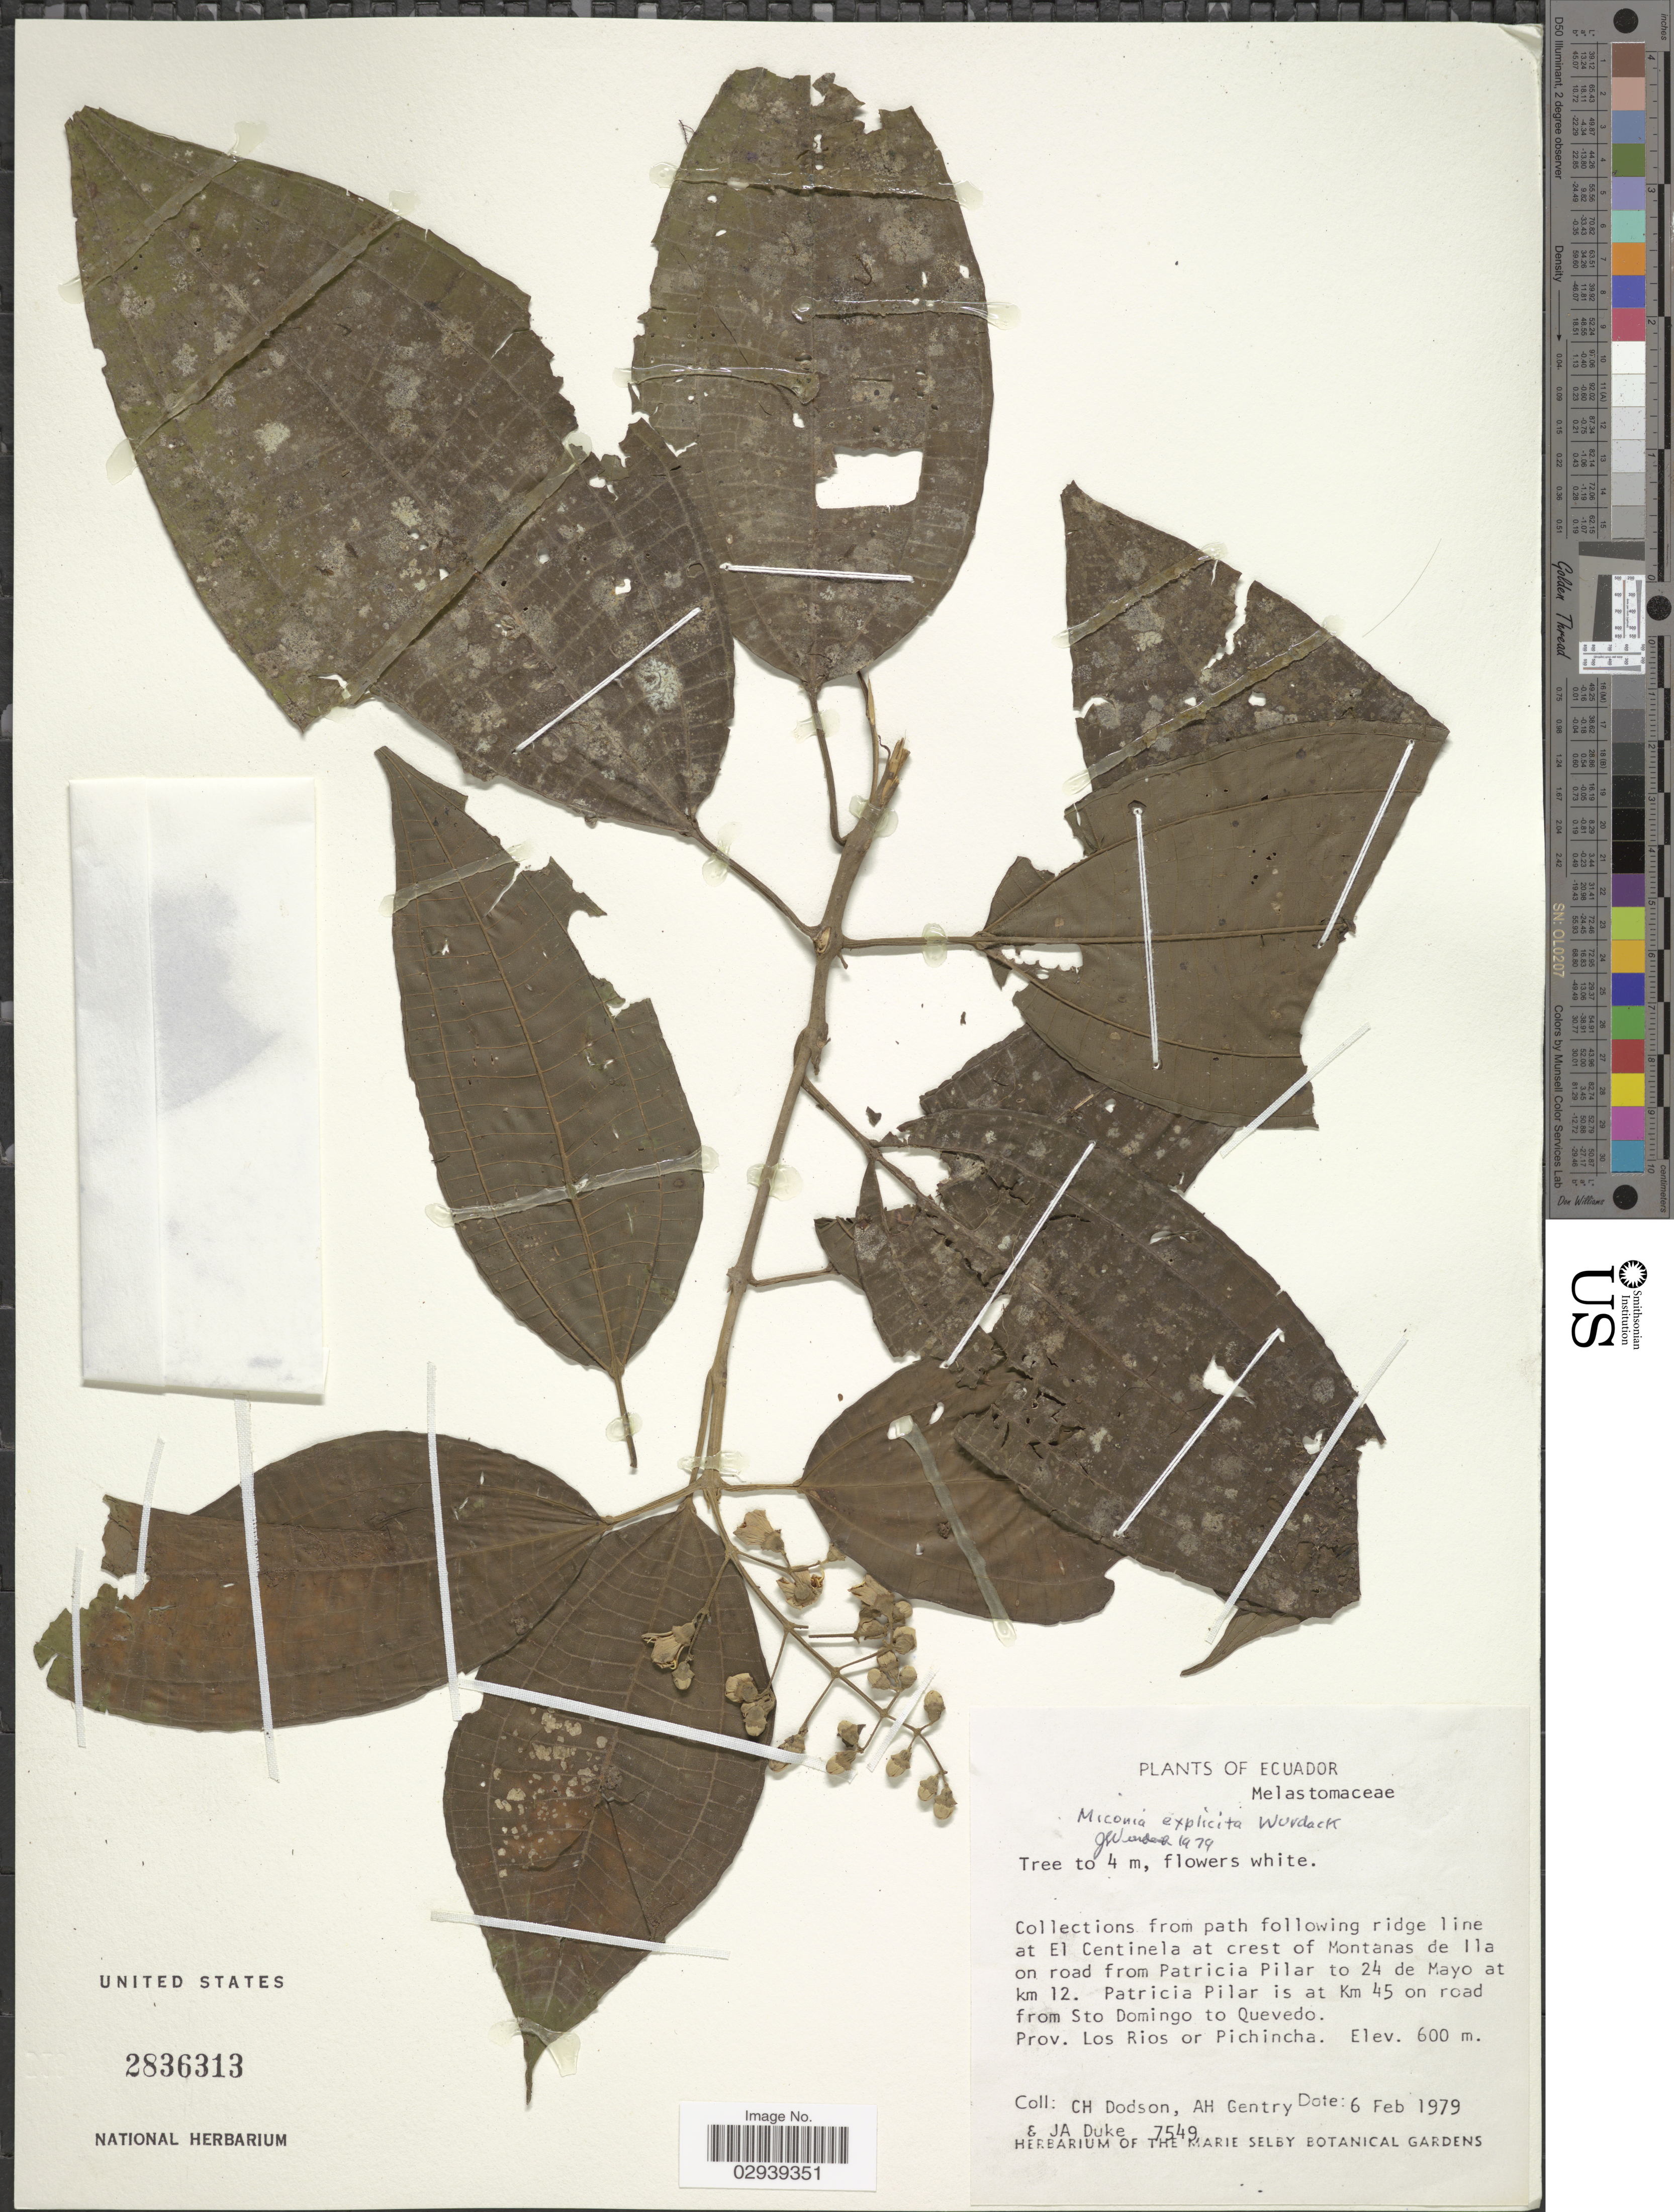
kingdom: Plantae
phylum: Tracheophyta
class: Magnoliopsida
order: Myrtales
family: Melastomataceae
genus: Miconia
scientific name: Miconia explicita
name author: Wurdack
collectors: C. H. Dodson, A. H. Gentry & J. A. Duke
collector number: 7549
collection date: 1979-02-06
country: Ecuador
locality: Collections from path following ridge line at El Centinela at crest of Montanas de Ila on road from Patricia Pilar to 24 de Mayo at km 12. Patricia Pilar is at Km 45 on road from Sto. Domingo to Quevedo, Pros. Los Rios or Pichincha.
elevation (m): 600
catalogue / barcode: US 2836313